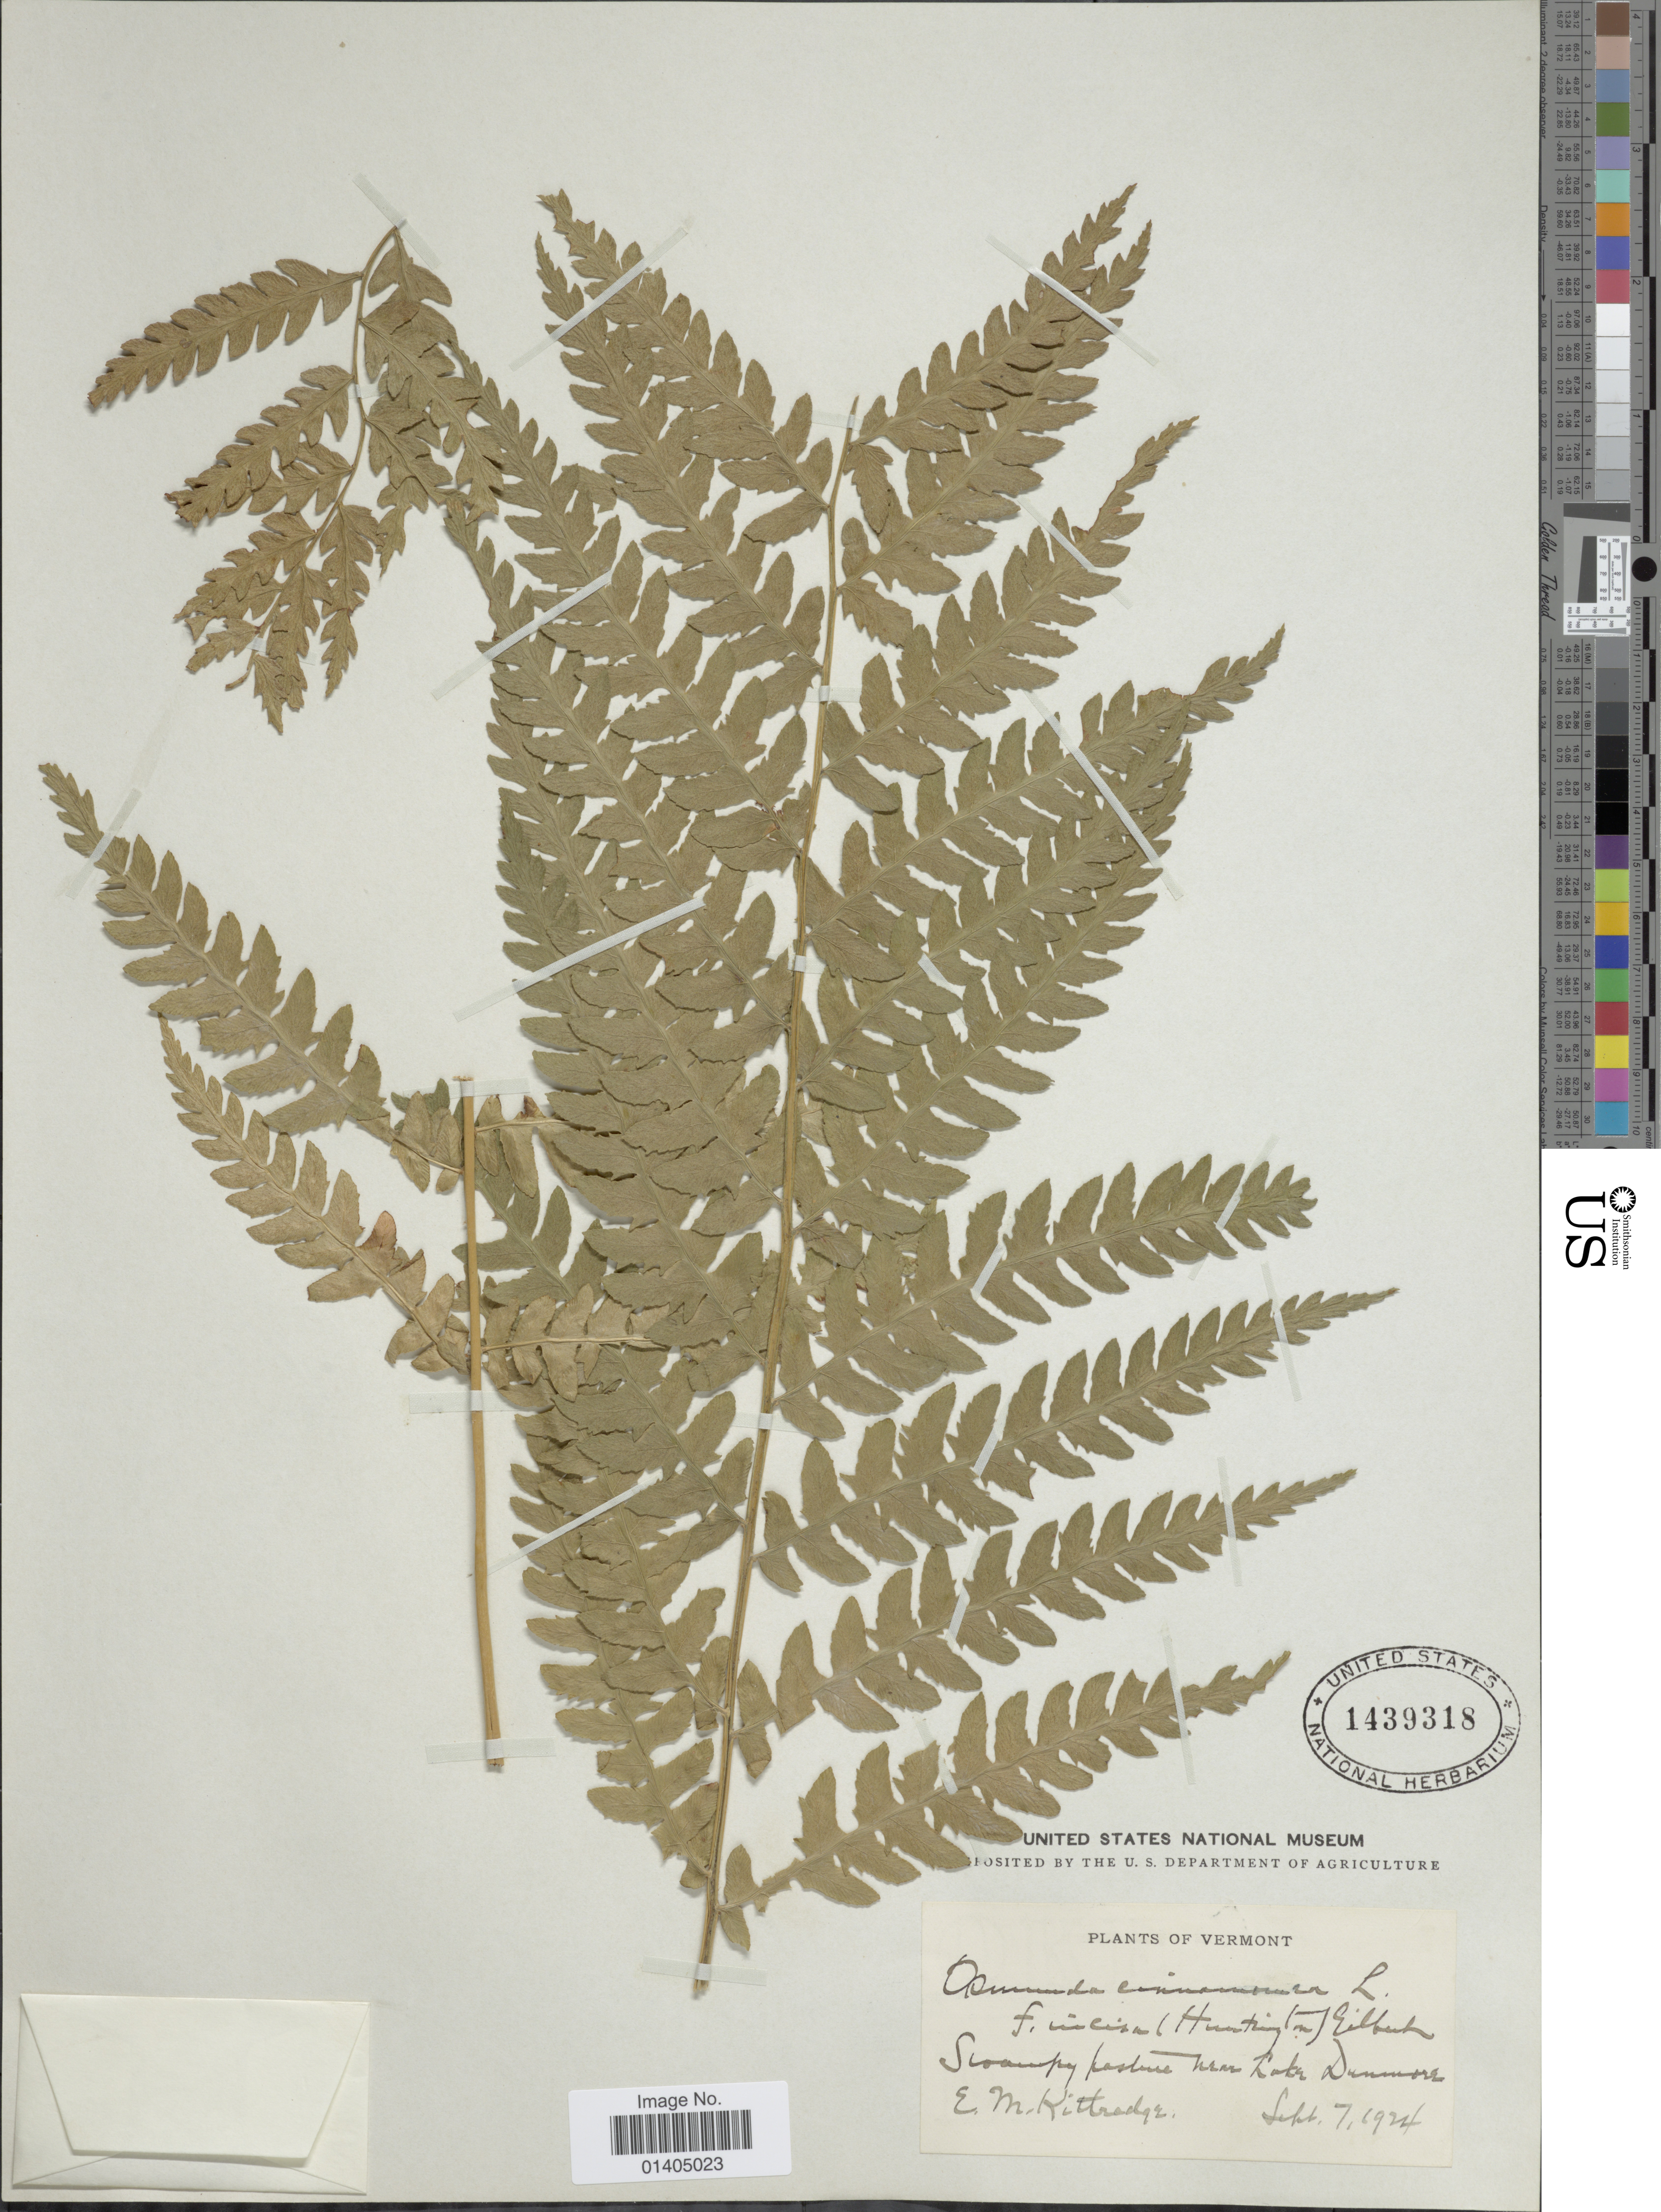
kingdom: Plantae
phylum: Tracheophyta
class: Polypodiopsida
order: Osmundales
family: Osmundaceae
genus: Osmundastrum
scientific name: Osmundastrum cinnamomeum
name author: (L.) C. Presl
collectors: E. Kittridge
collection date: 1924-09-07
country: United States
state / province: Vermont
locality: Swampy pasture near Lake Dunmore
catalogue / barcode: US 1439318